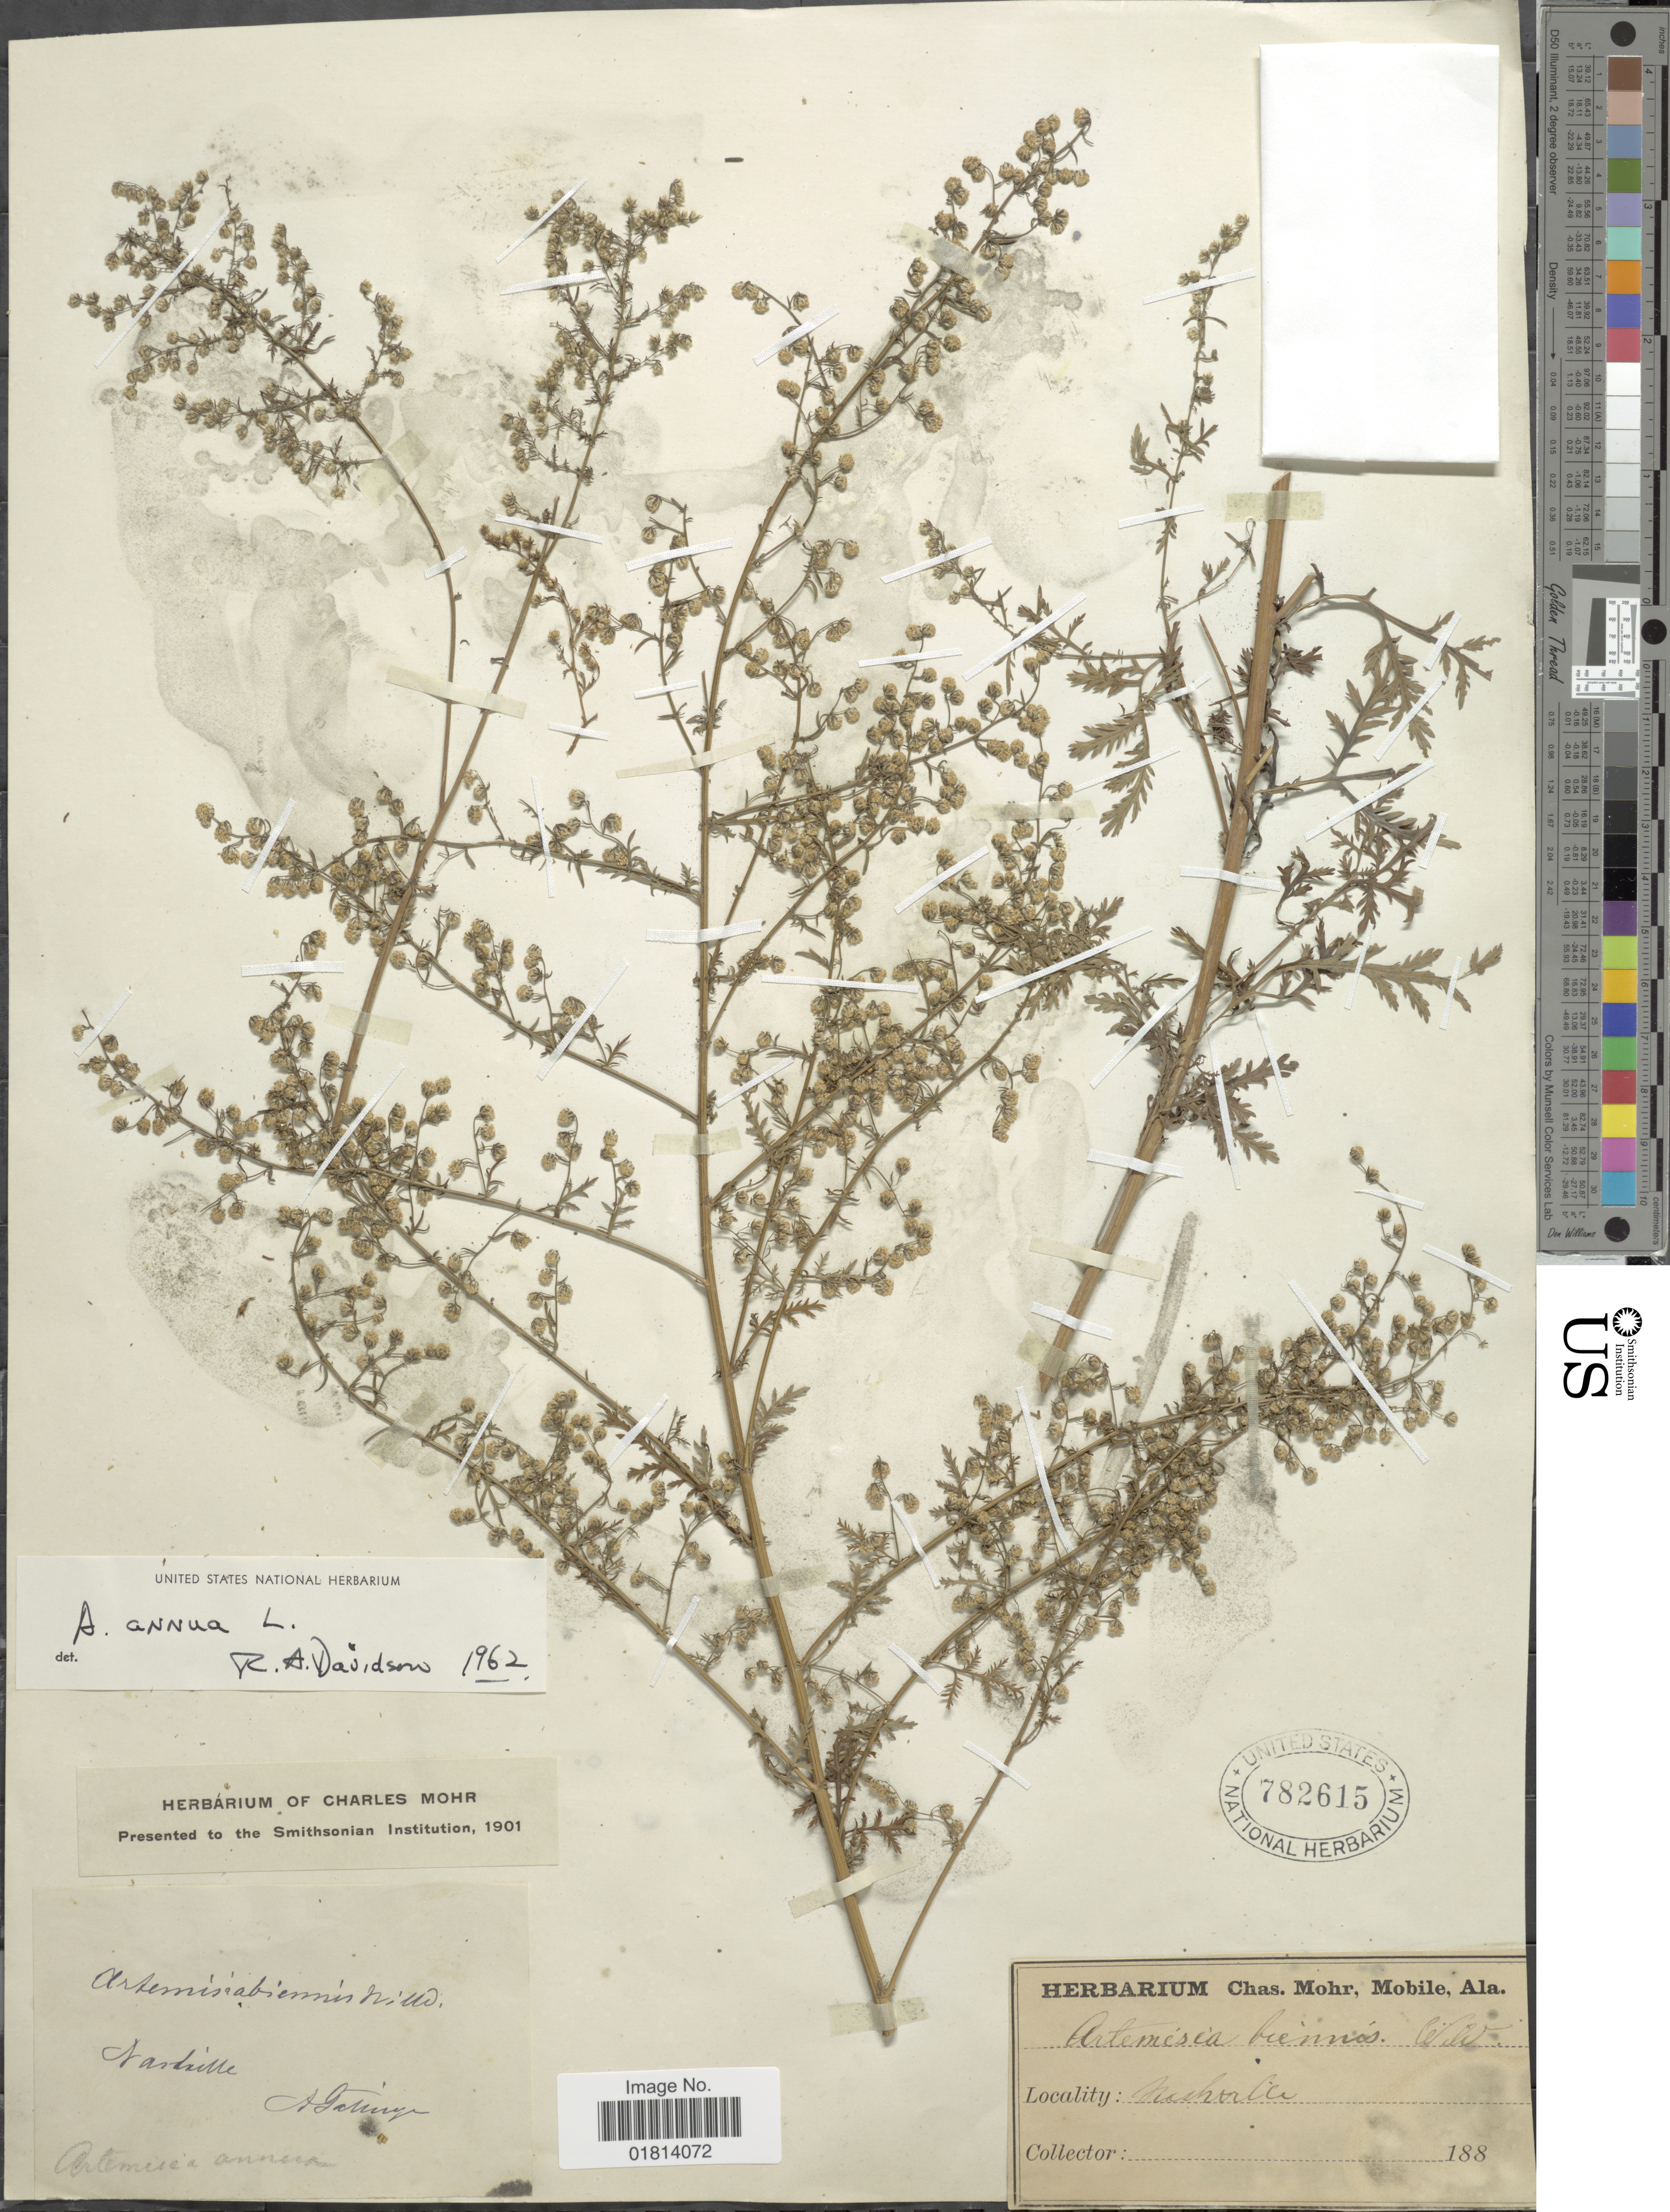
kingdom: Plantae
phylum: Tracheophyta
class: Magnoliopsida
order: Asterales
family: Asteraceae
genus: Artemisia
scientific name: Artemisia annua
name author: L.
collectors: A. Gattinger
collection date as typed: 188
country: United States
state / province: Tennessee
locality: Nashville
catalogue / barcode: US 782615